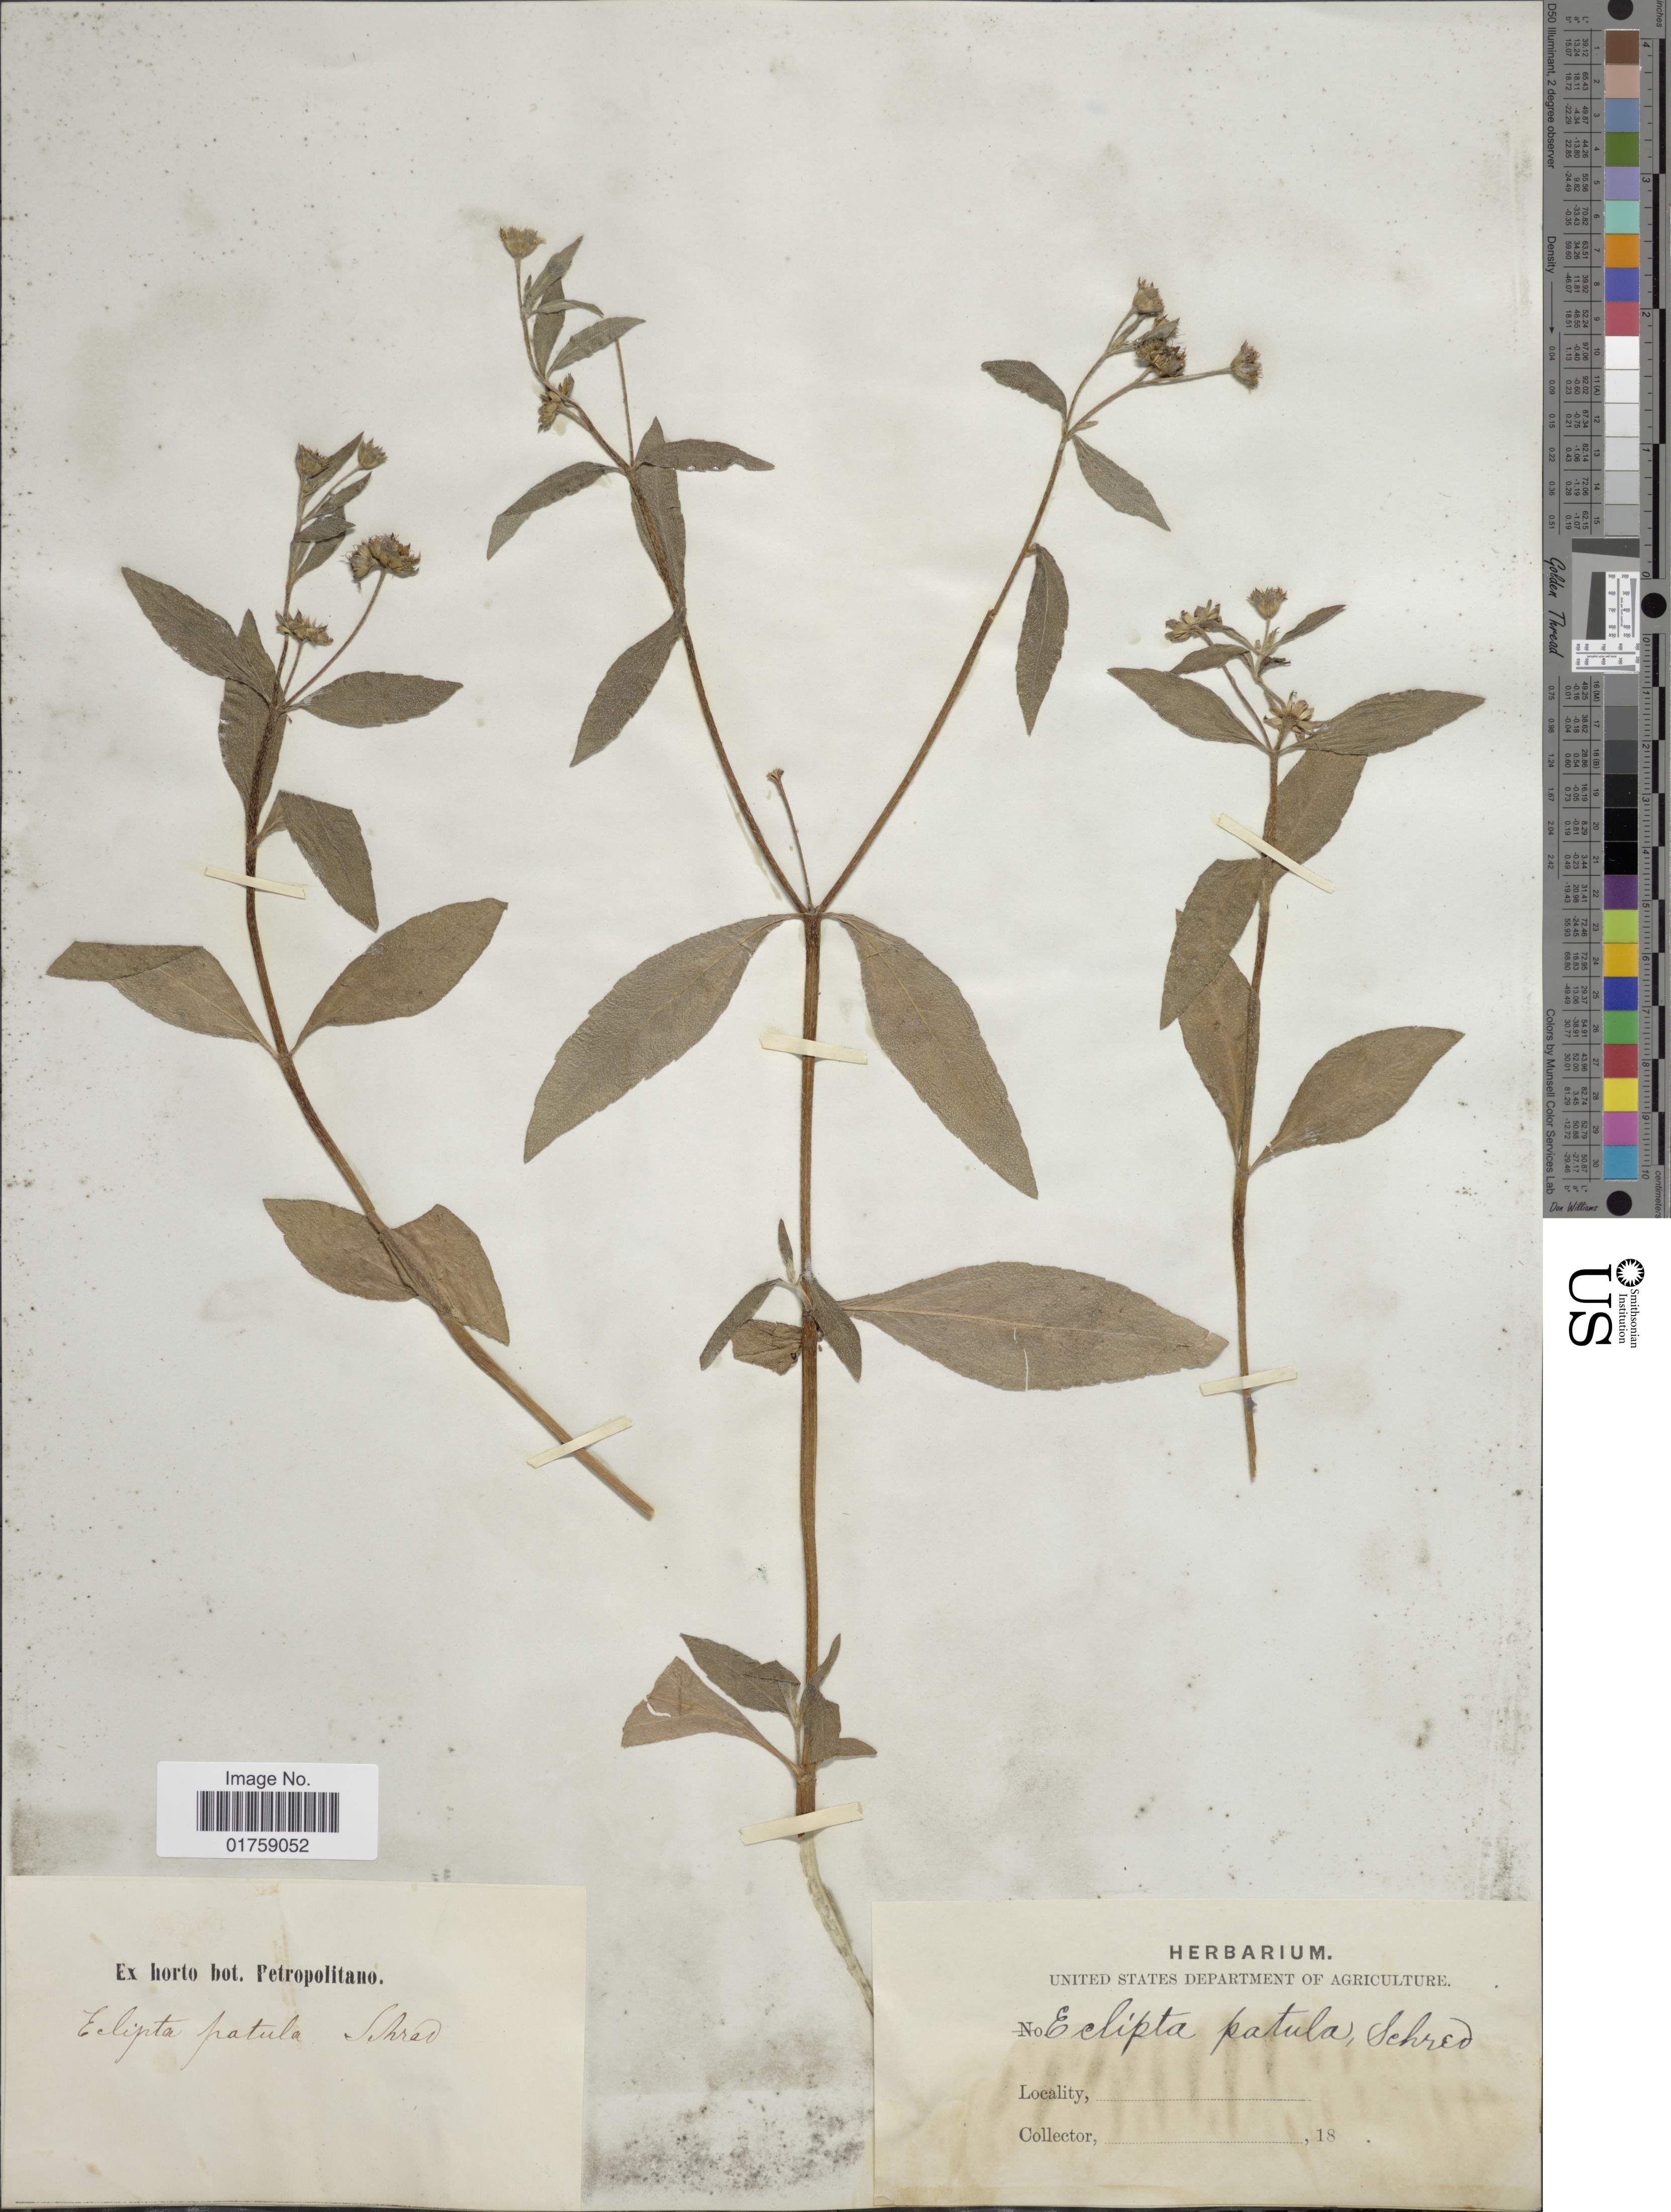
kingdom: Plantae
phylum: Tracheophyta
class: Magnoliopsida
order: Asterales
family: Asteraceae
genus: Eclipta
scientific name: Eclipta prostrata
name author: (L.) L.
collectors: ex Herb. Horti Bot. Petropolitani